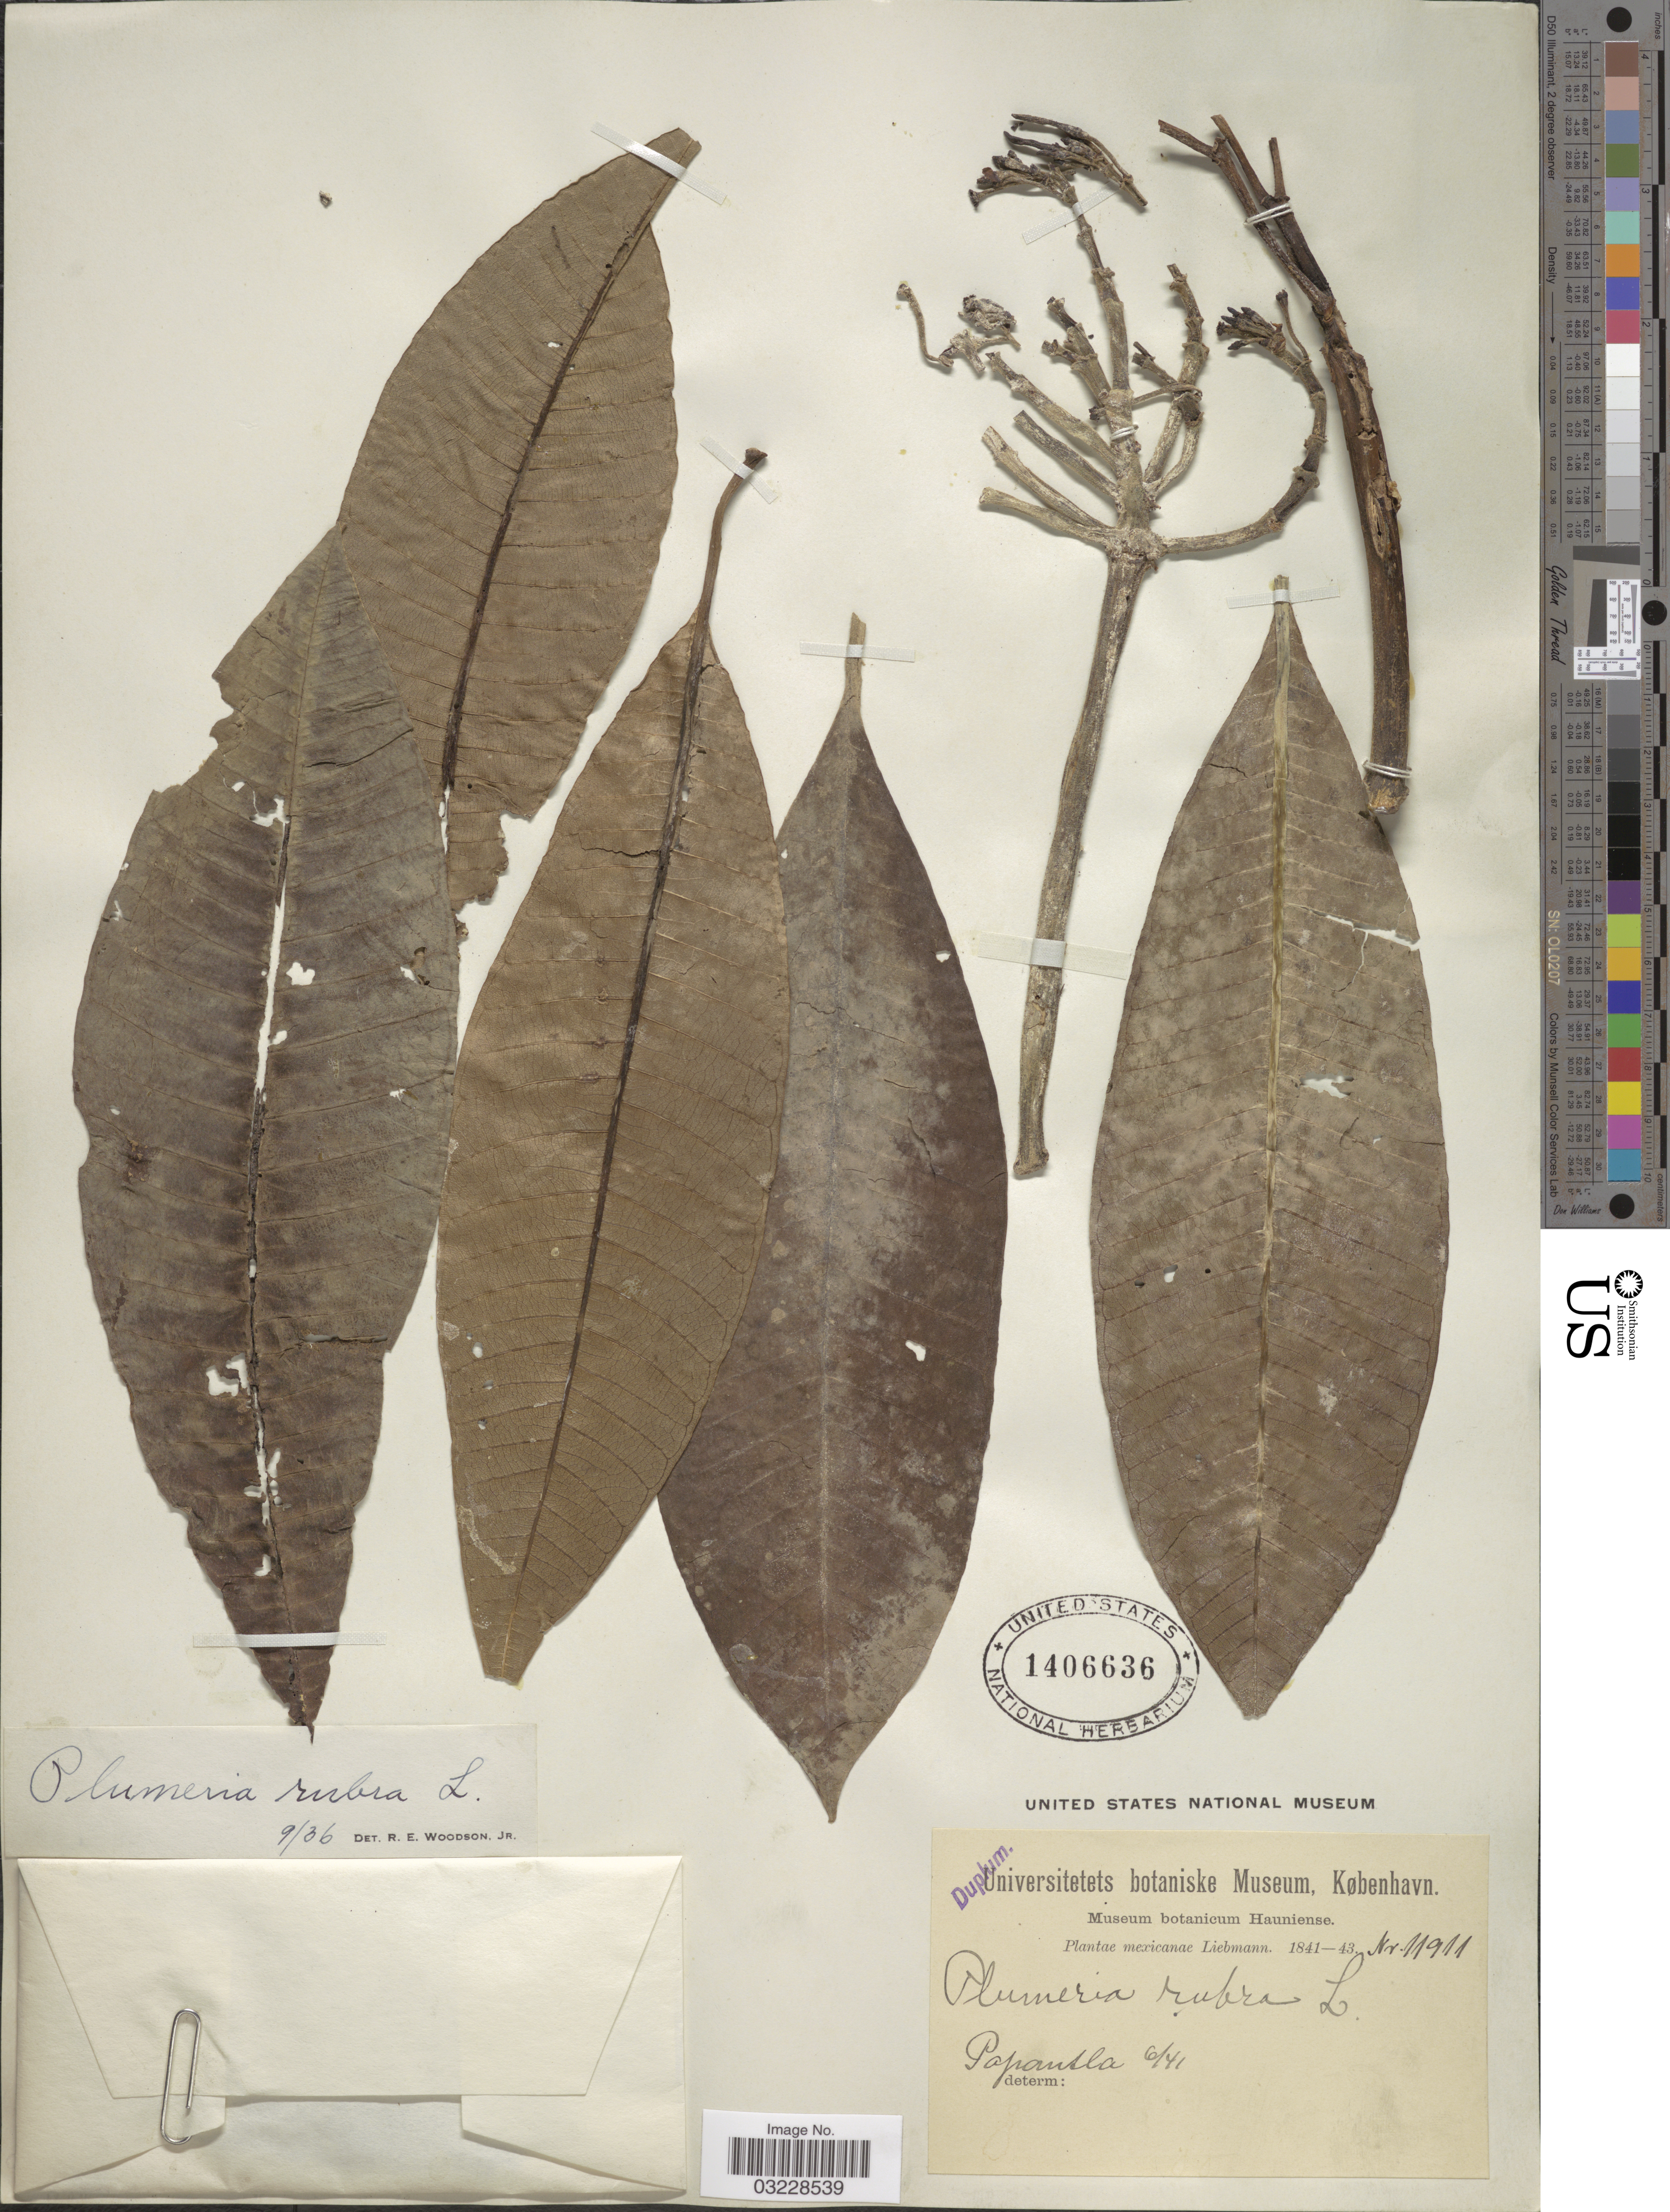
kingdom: Plantae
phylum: Tracheophyta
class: Magnoliopsida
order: Gentianales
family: Apocynaceae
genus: Plumeria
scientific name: Plumeria rubra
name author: L.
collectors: Liebmann, --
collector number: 11911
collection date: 1841-06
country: Mexico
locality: Papantla.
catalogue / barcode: US 1406636